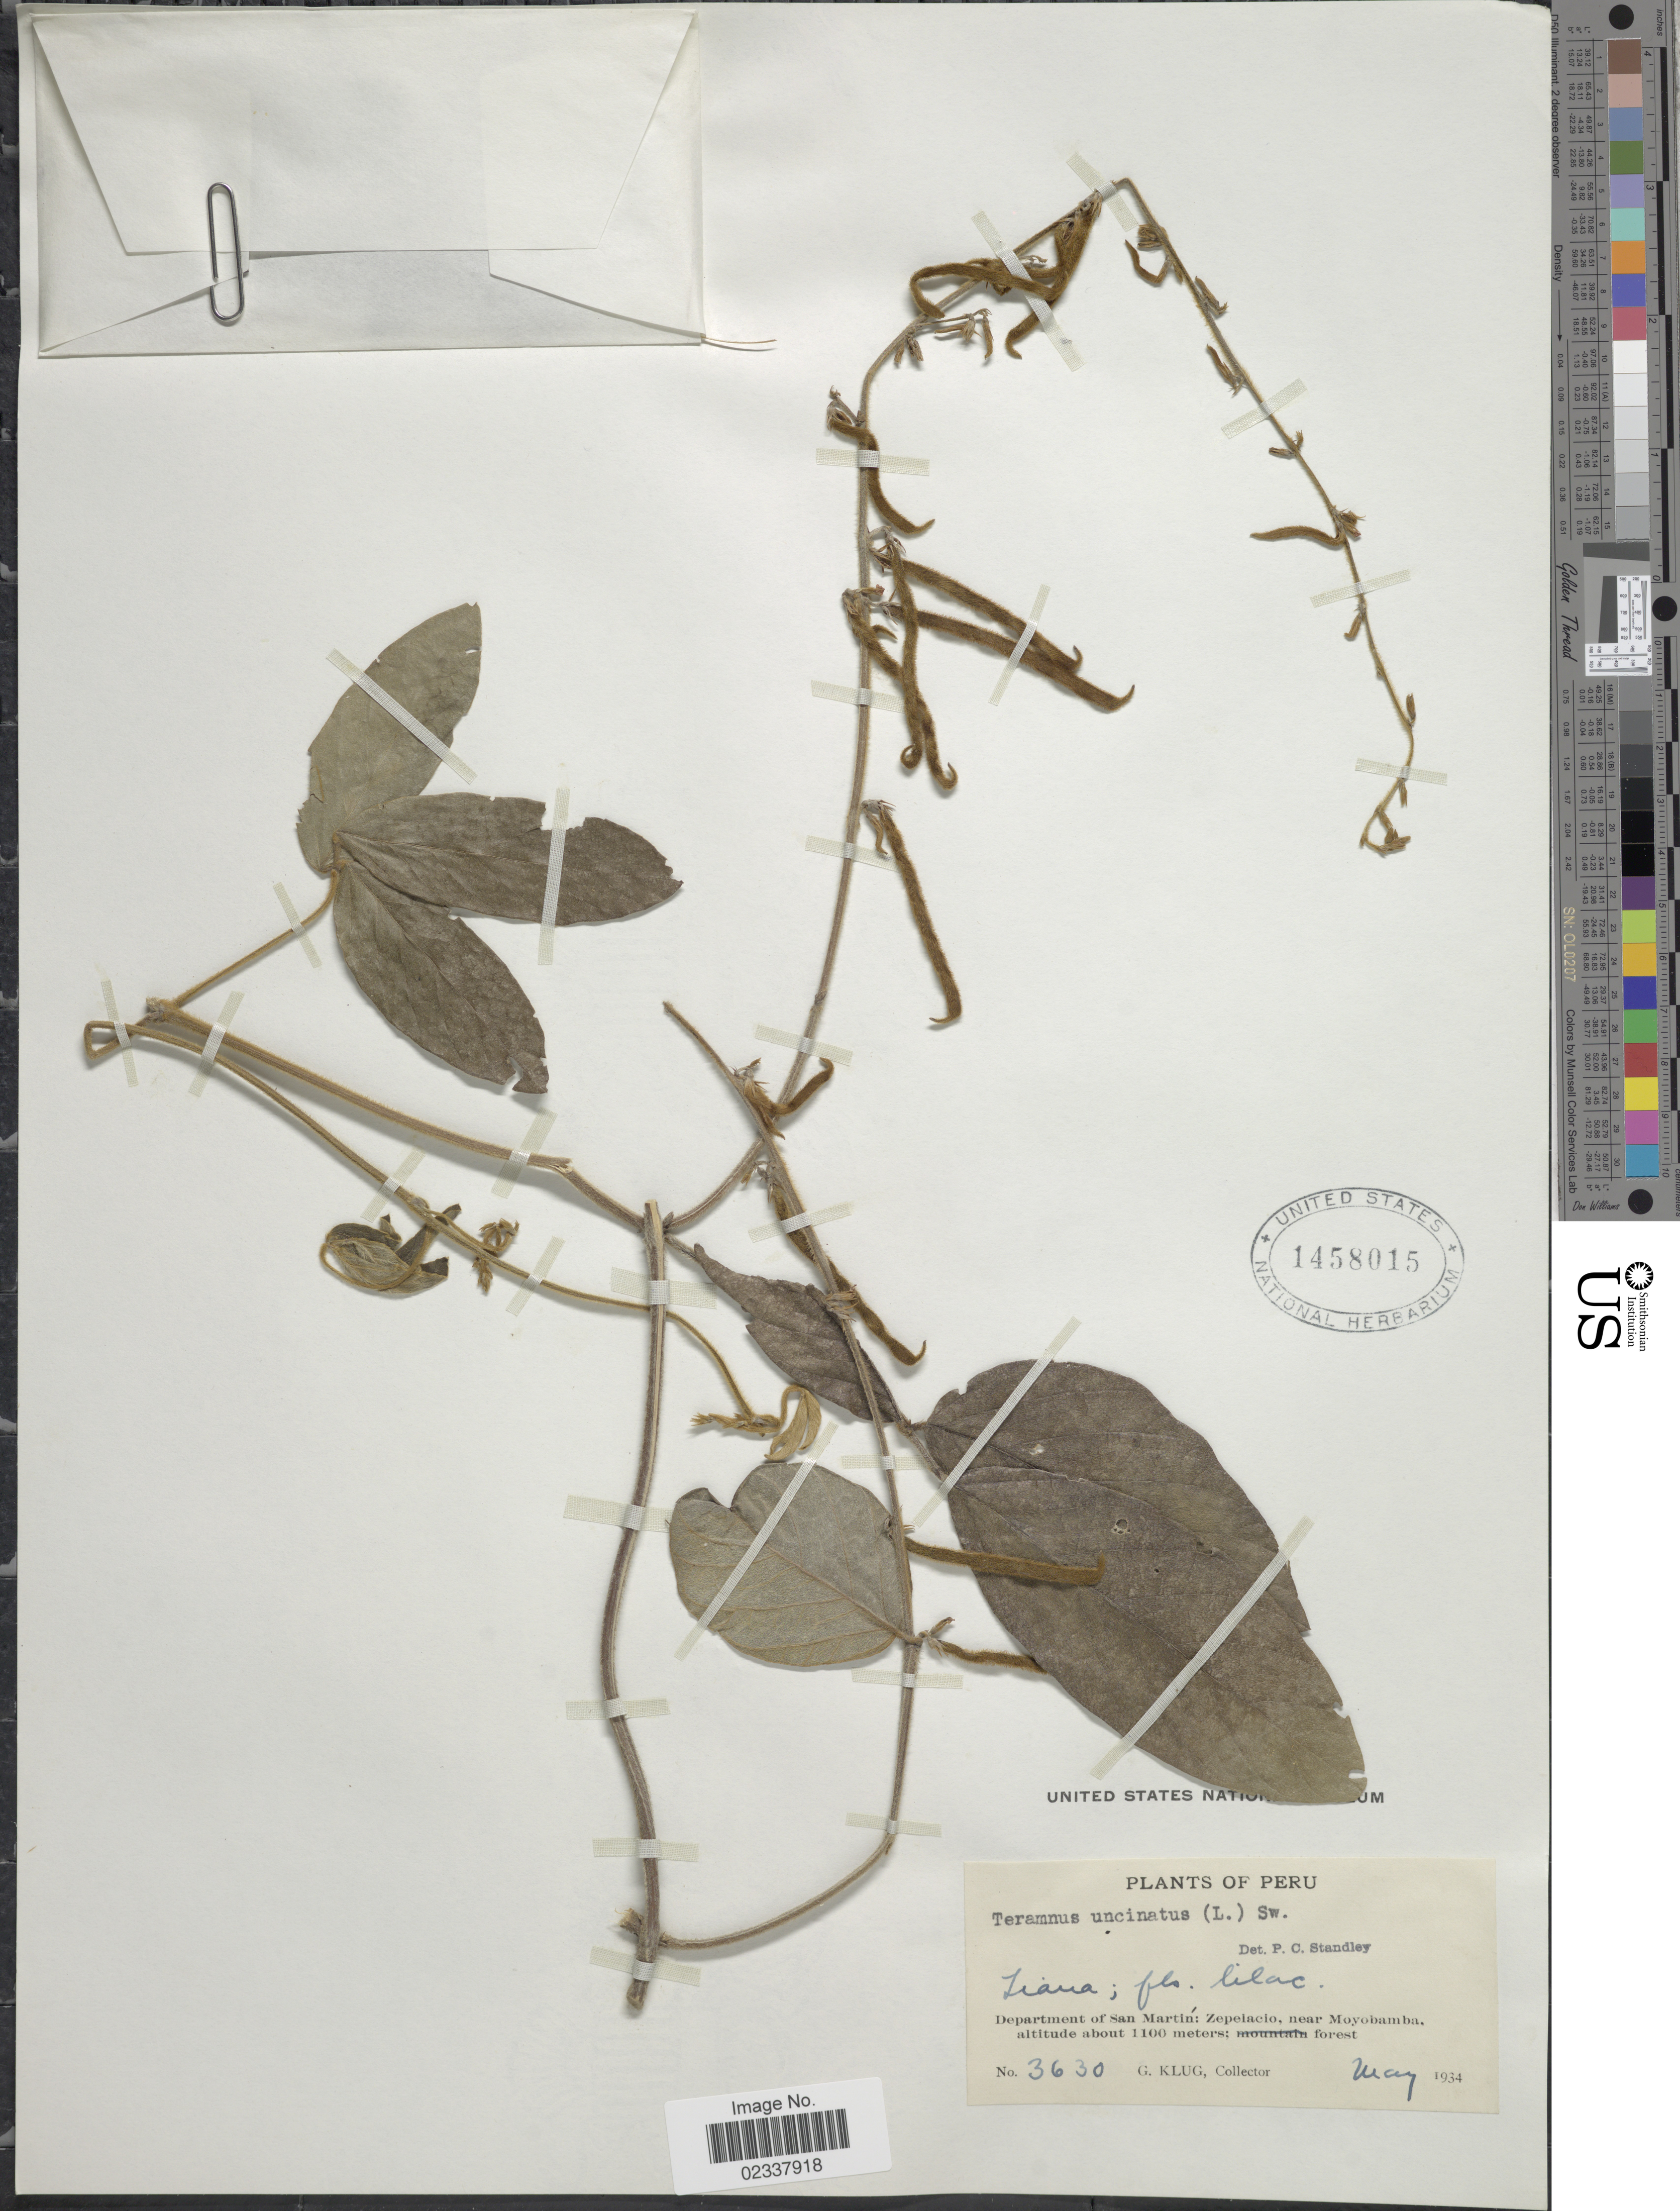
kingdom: Plantae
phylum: Tracheophyta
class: Magnoliopsida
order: Fabales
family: Fabaceae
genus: Teramnus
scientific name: Teramnus uncinatus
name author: (L.) Sw.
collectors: G. Klug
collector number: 3630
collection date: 1934-05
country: Peru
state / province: San Martín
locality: Zepelacio, near Moyobamba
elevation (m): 1100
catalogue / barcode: US 1458015